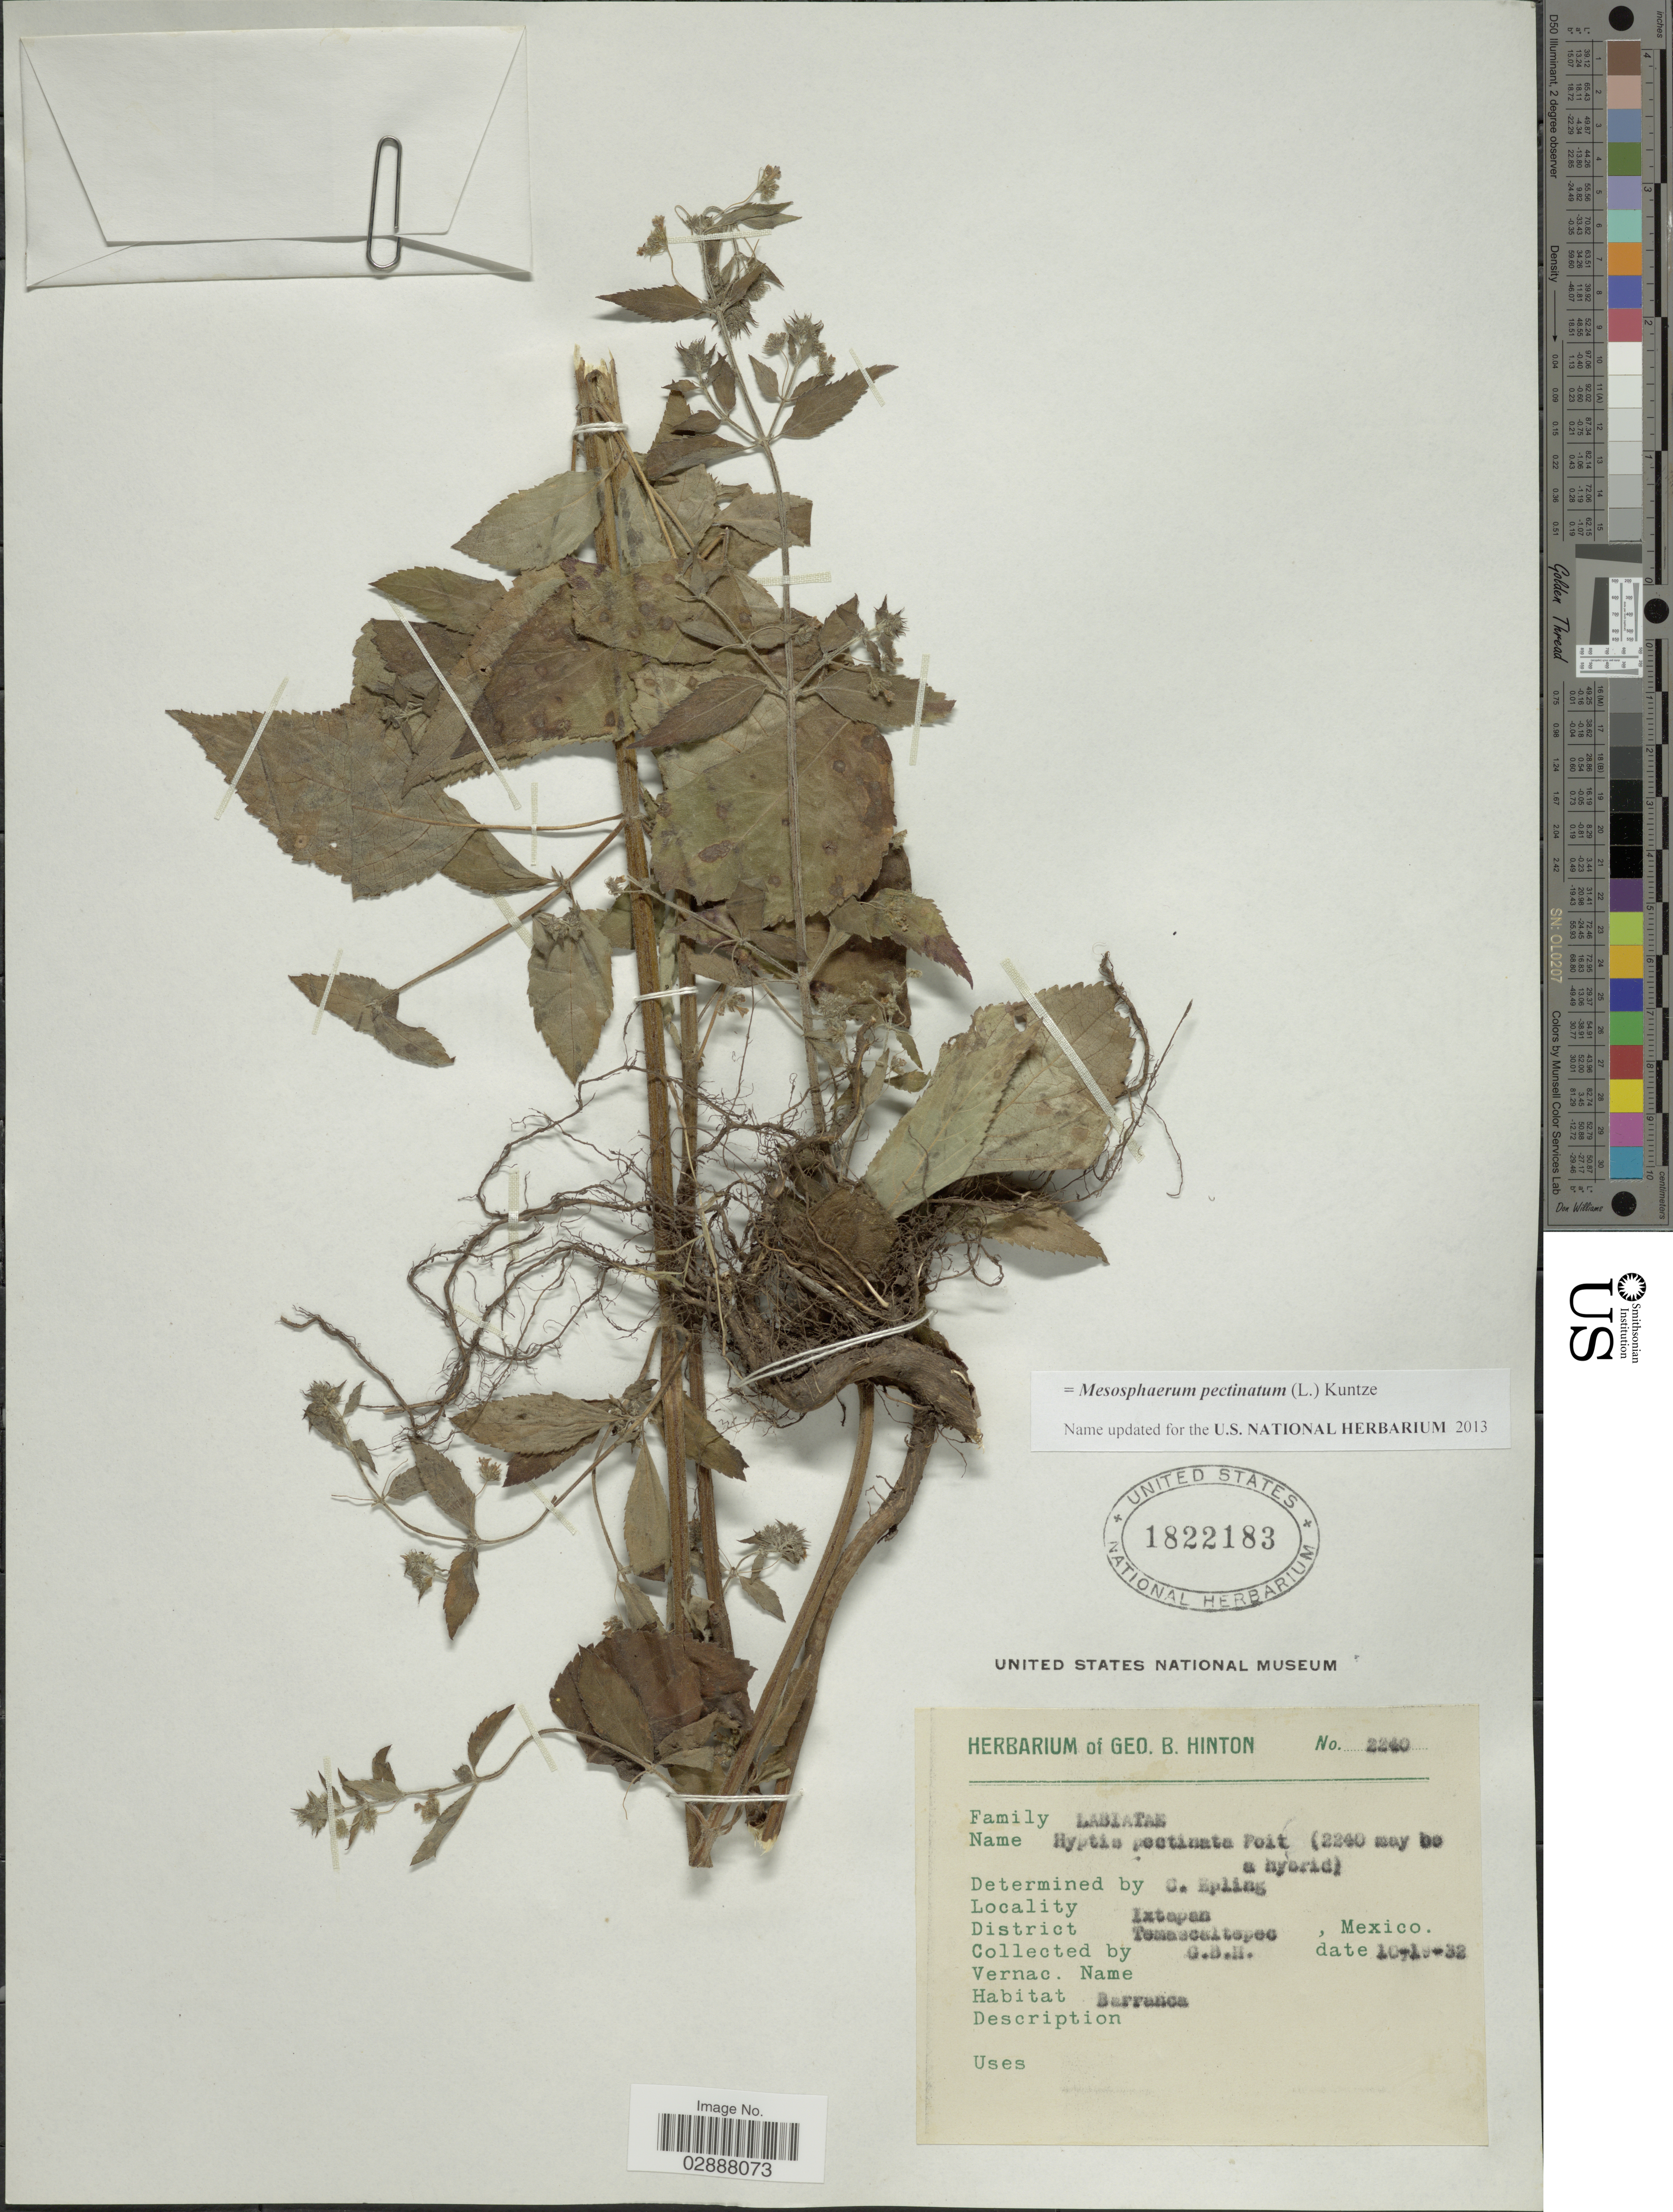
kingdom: Plantae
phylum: Tracheophyta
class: Magnoliopsida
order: Lamiales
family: Lamiaceae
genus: Mesosphaerum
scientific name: Mesosphaerum pectinatum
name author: (L.) Kuntze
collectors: G. B. Hinton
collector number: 2240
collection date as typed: Transcribed d/m/y: 10/1/32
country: Mexico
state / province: México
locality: Ixtapan, District Temascaltepec.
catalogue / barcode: US 1822183